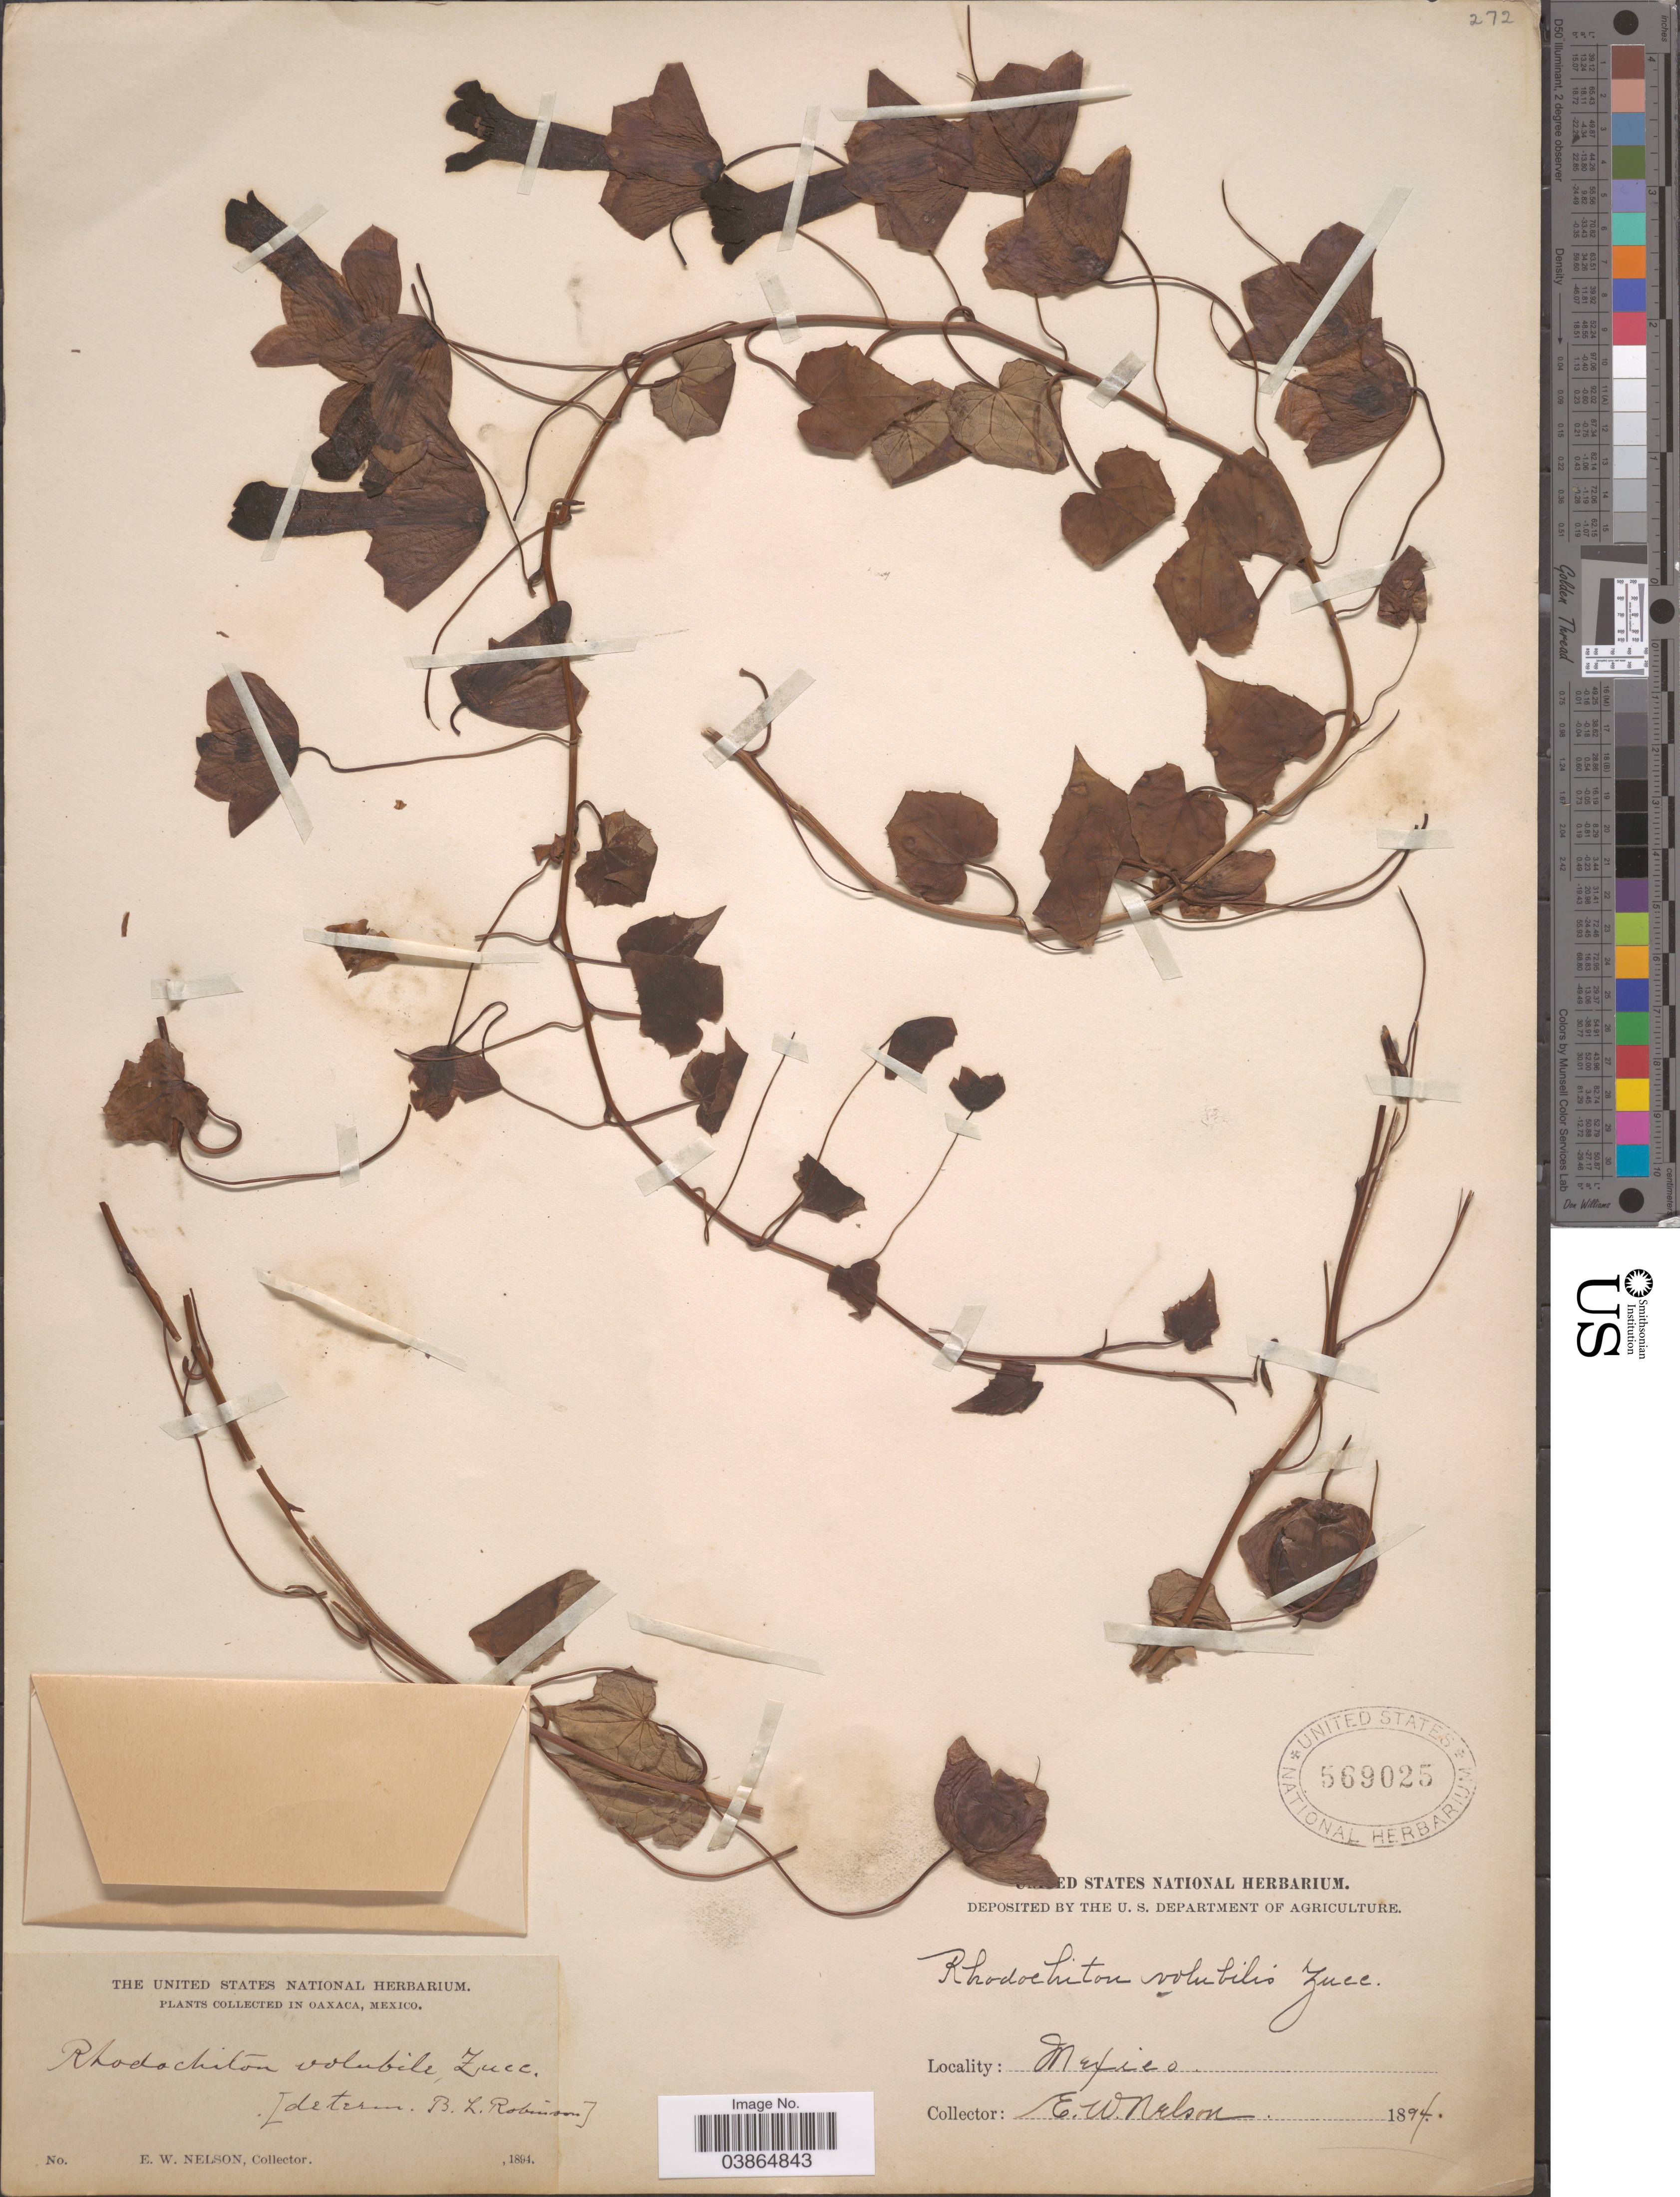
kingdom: Plantae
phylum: Tracheophyta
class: Magnoliopsida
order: Lamiales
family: Plantaginaceae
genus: Rhodochiton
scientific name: Rhodochiton volubilis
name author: Zucc. ex Otto & A. Dietr.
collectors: E. W. Nelson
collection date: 1894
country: Mexico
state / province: Oaxaca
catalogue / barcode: US 569025